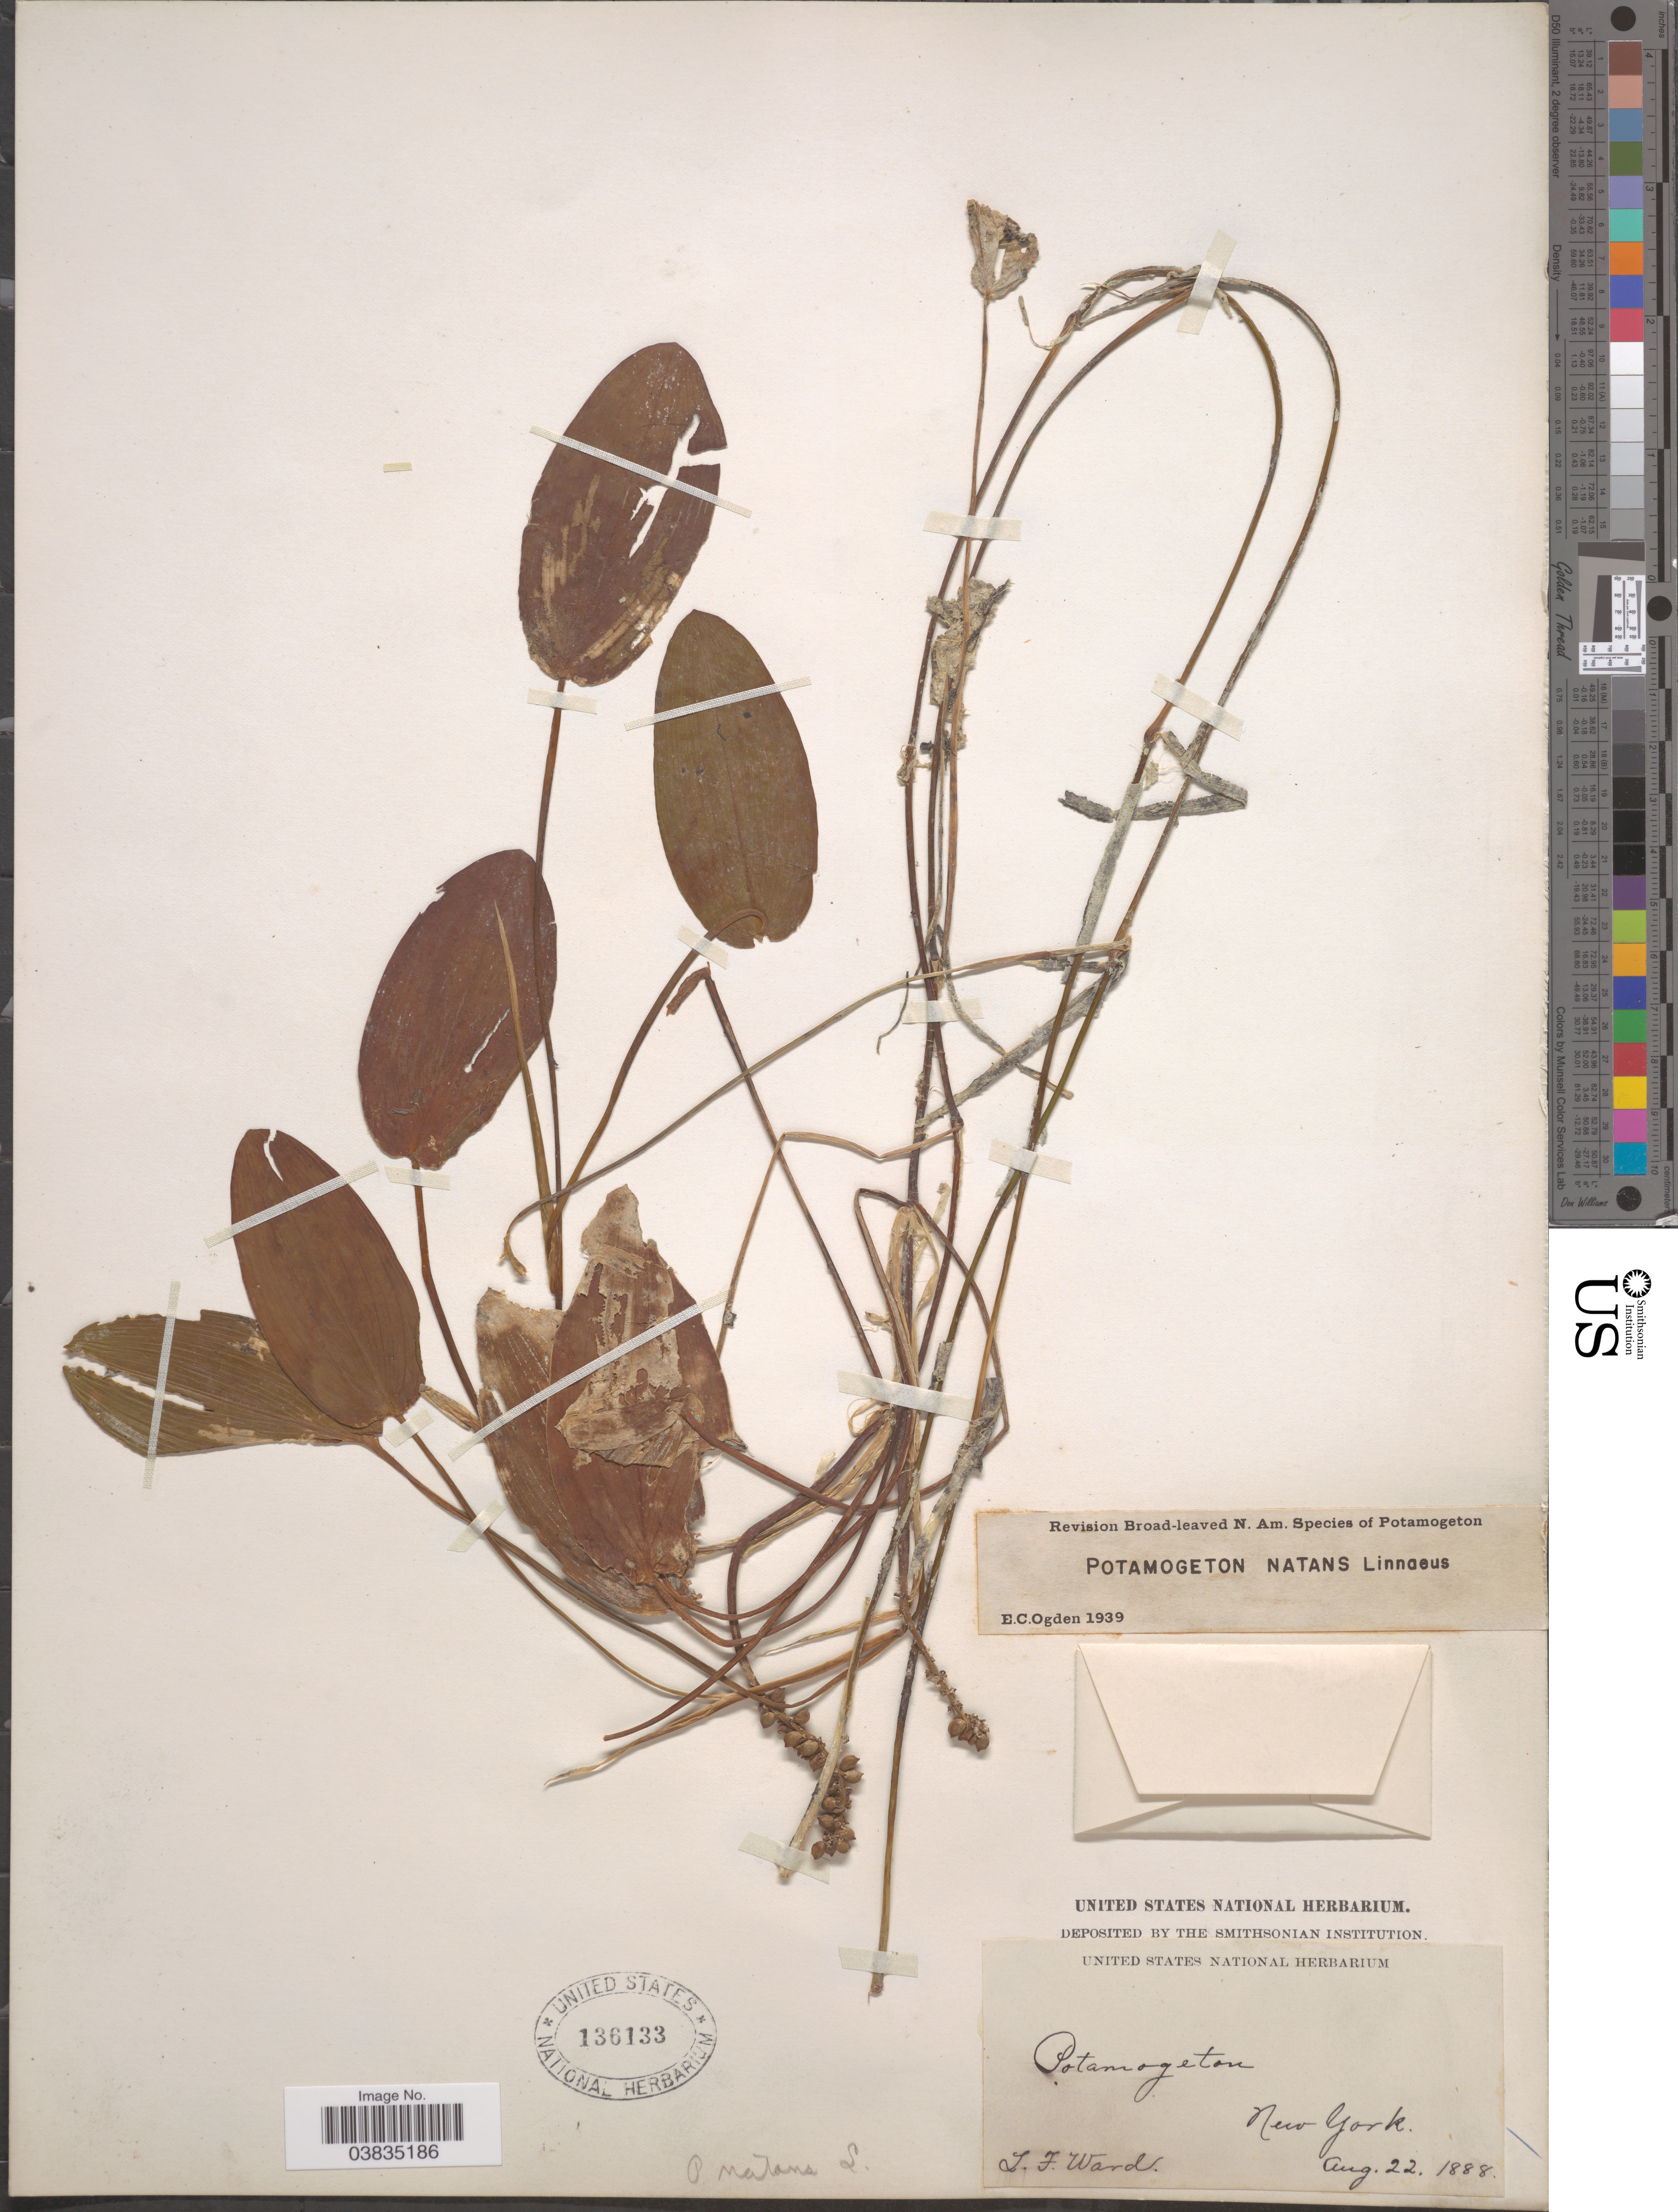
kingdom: Plantae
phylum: Tracheophyta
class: Liliopsida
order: Alismatales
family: Potamogetonaceae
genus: Potamogeton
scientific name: Potamogeton natans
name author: L.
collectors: L. Ward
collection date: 1888-08-22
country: United States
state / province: New York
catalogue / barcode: US 136133